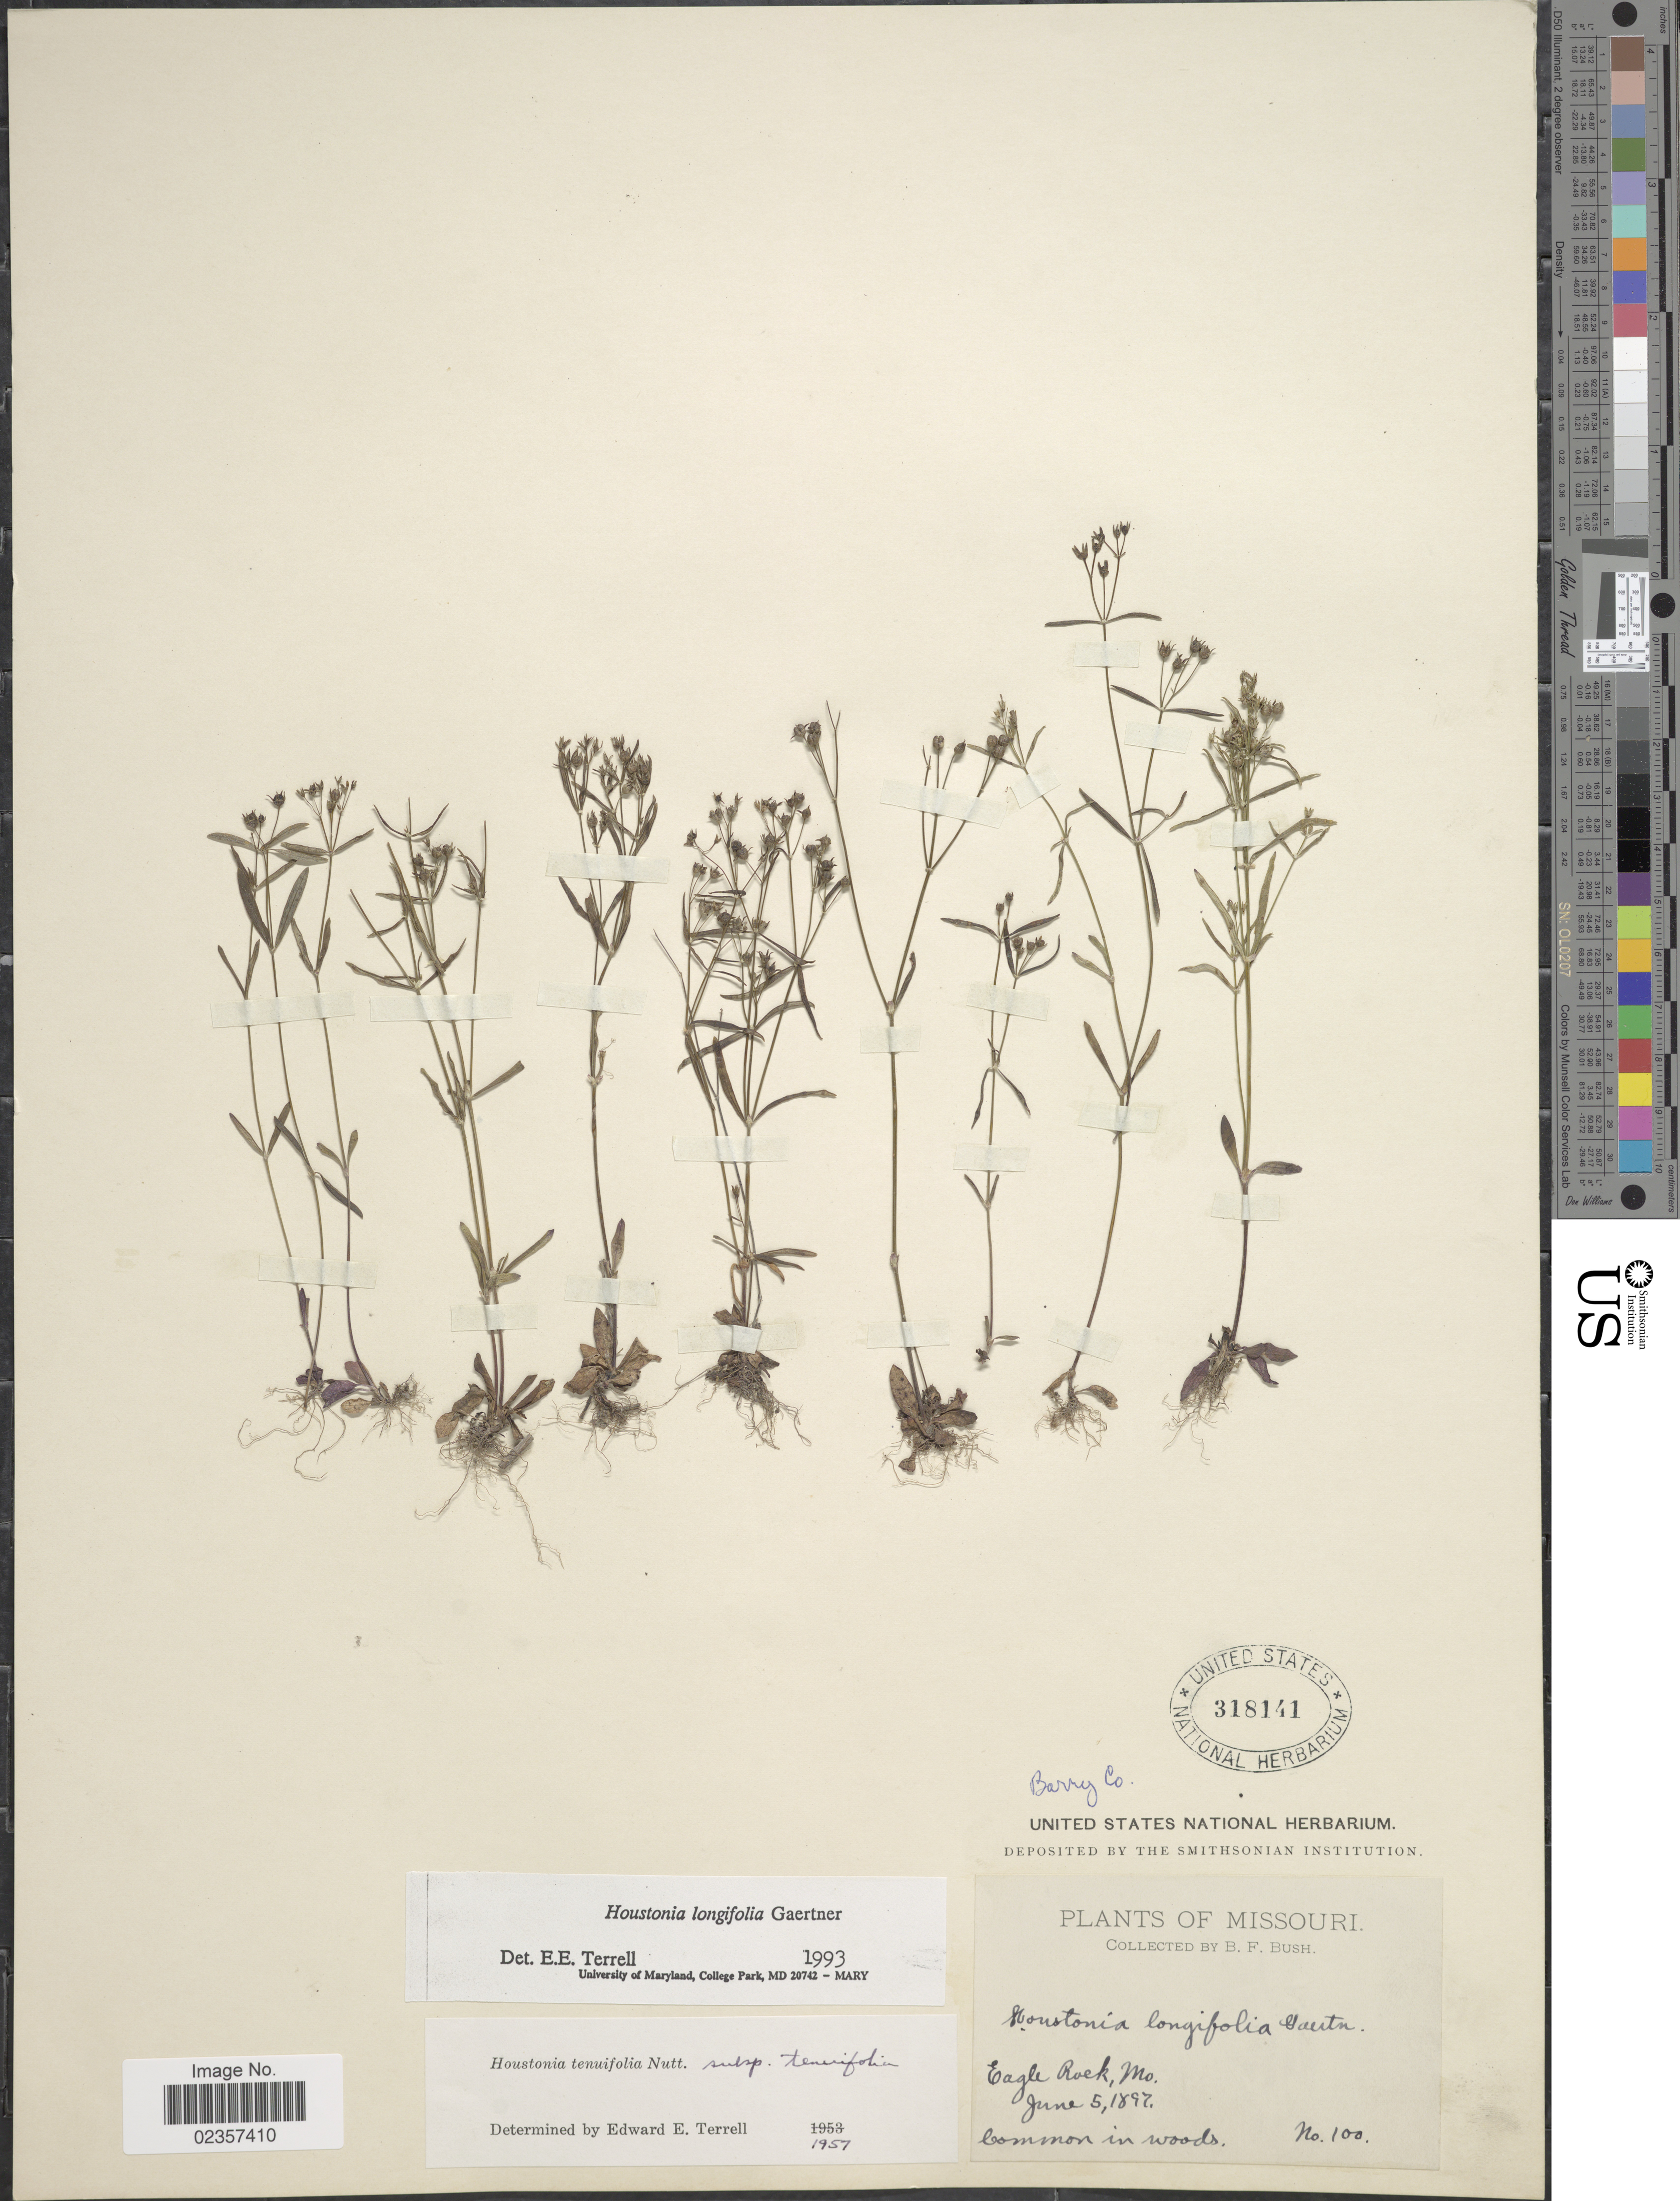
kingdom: Plantae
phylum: Tracheophyta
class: Magnoliopsida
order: Gentianales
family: Rubiaceae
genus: Houstonia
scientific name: Houstonia longifolia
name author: Gaertn.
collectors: B. F. Bush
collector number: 100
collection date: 1897-06-05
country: United States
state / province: Missouri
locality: Eagle Rock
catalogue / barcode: US 318141